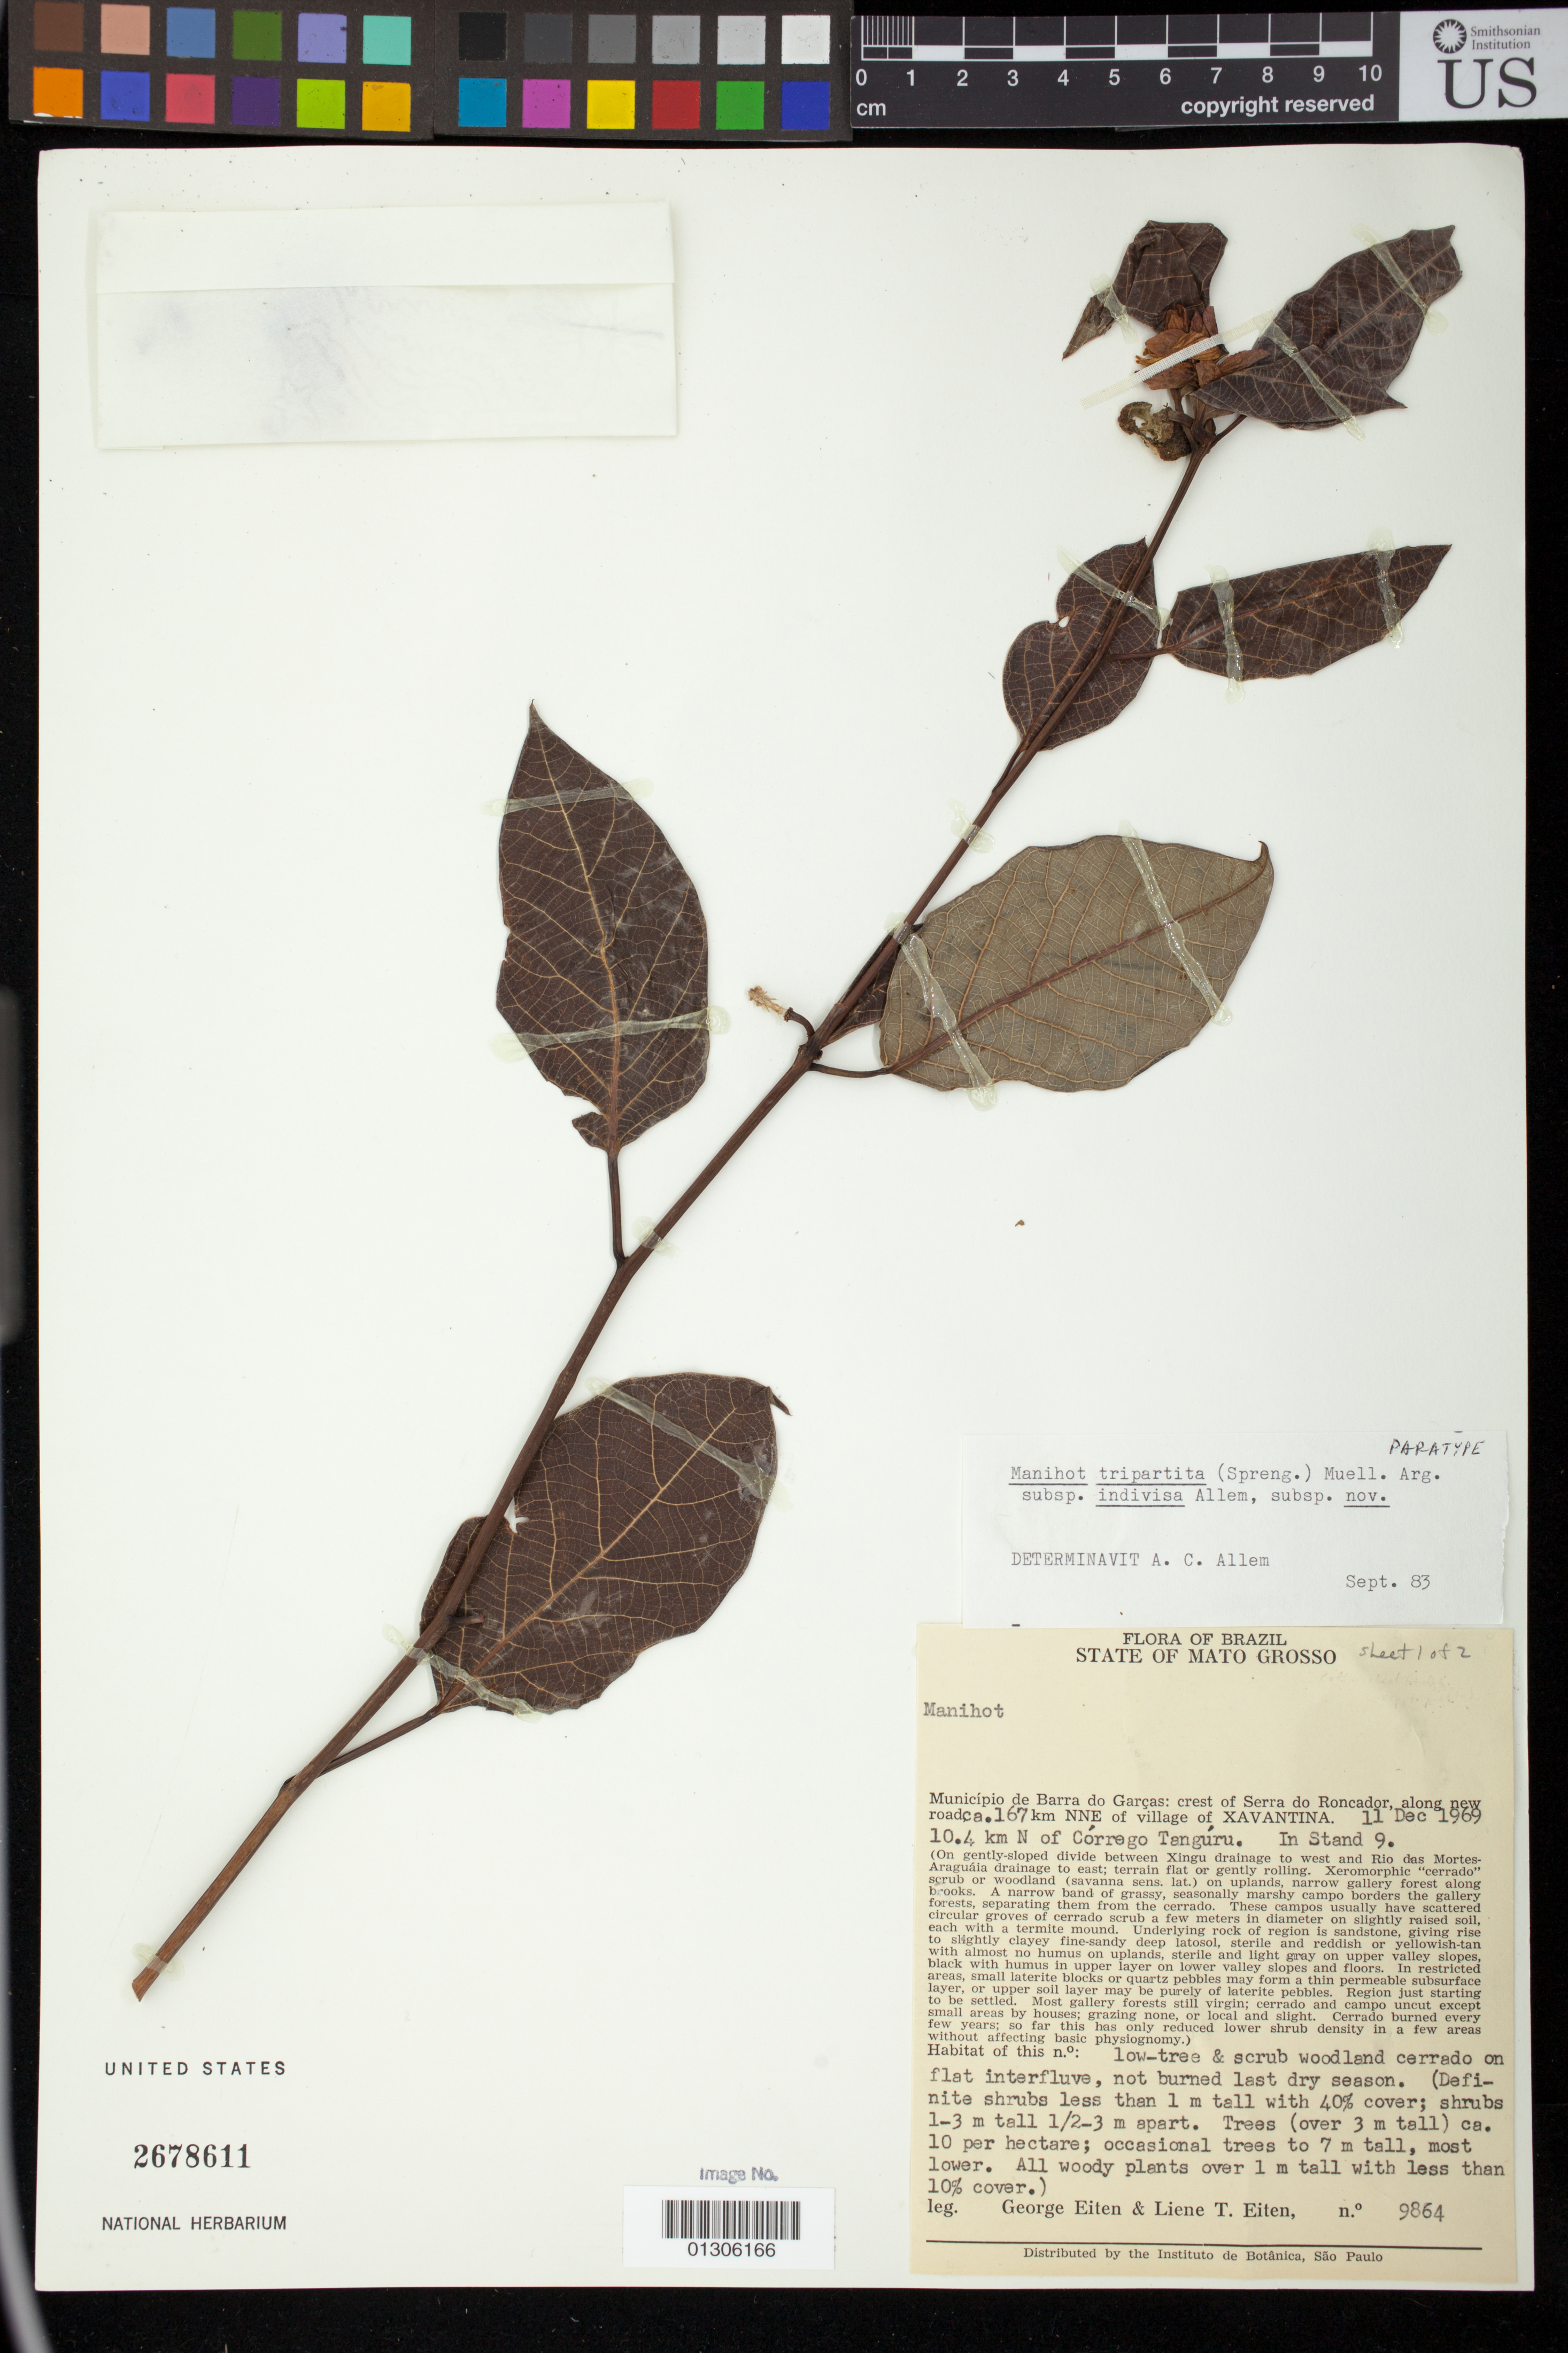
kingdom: Plantae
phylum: Tracheophyta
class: Magnoliopsida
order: Malpighiales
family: Euphorbiaceae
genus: Manihot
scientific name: Manihot tripartita subsp. indivisa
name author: Allem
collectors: G. Eiten & L. T. Eiten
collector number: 9864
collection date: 1969-11-12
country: Brazil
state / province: Mato Grosso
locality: Municipio de Barra do Graças: crest of Serra do Roncador, along new road. ca.167 km NNE of village of Xavantina. 10.4 km N of Corrego Tanguru. In Stand 9.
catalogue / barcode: US 2678611